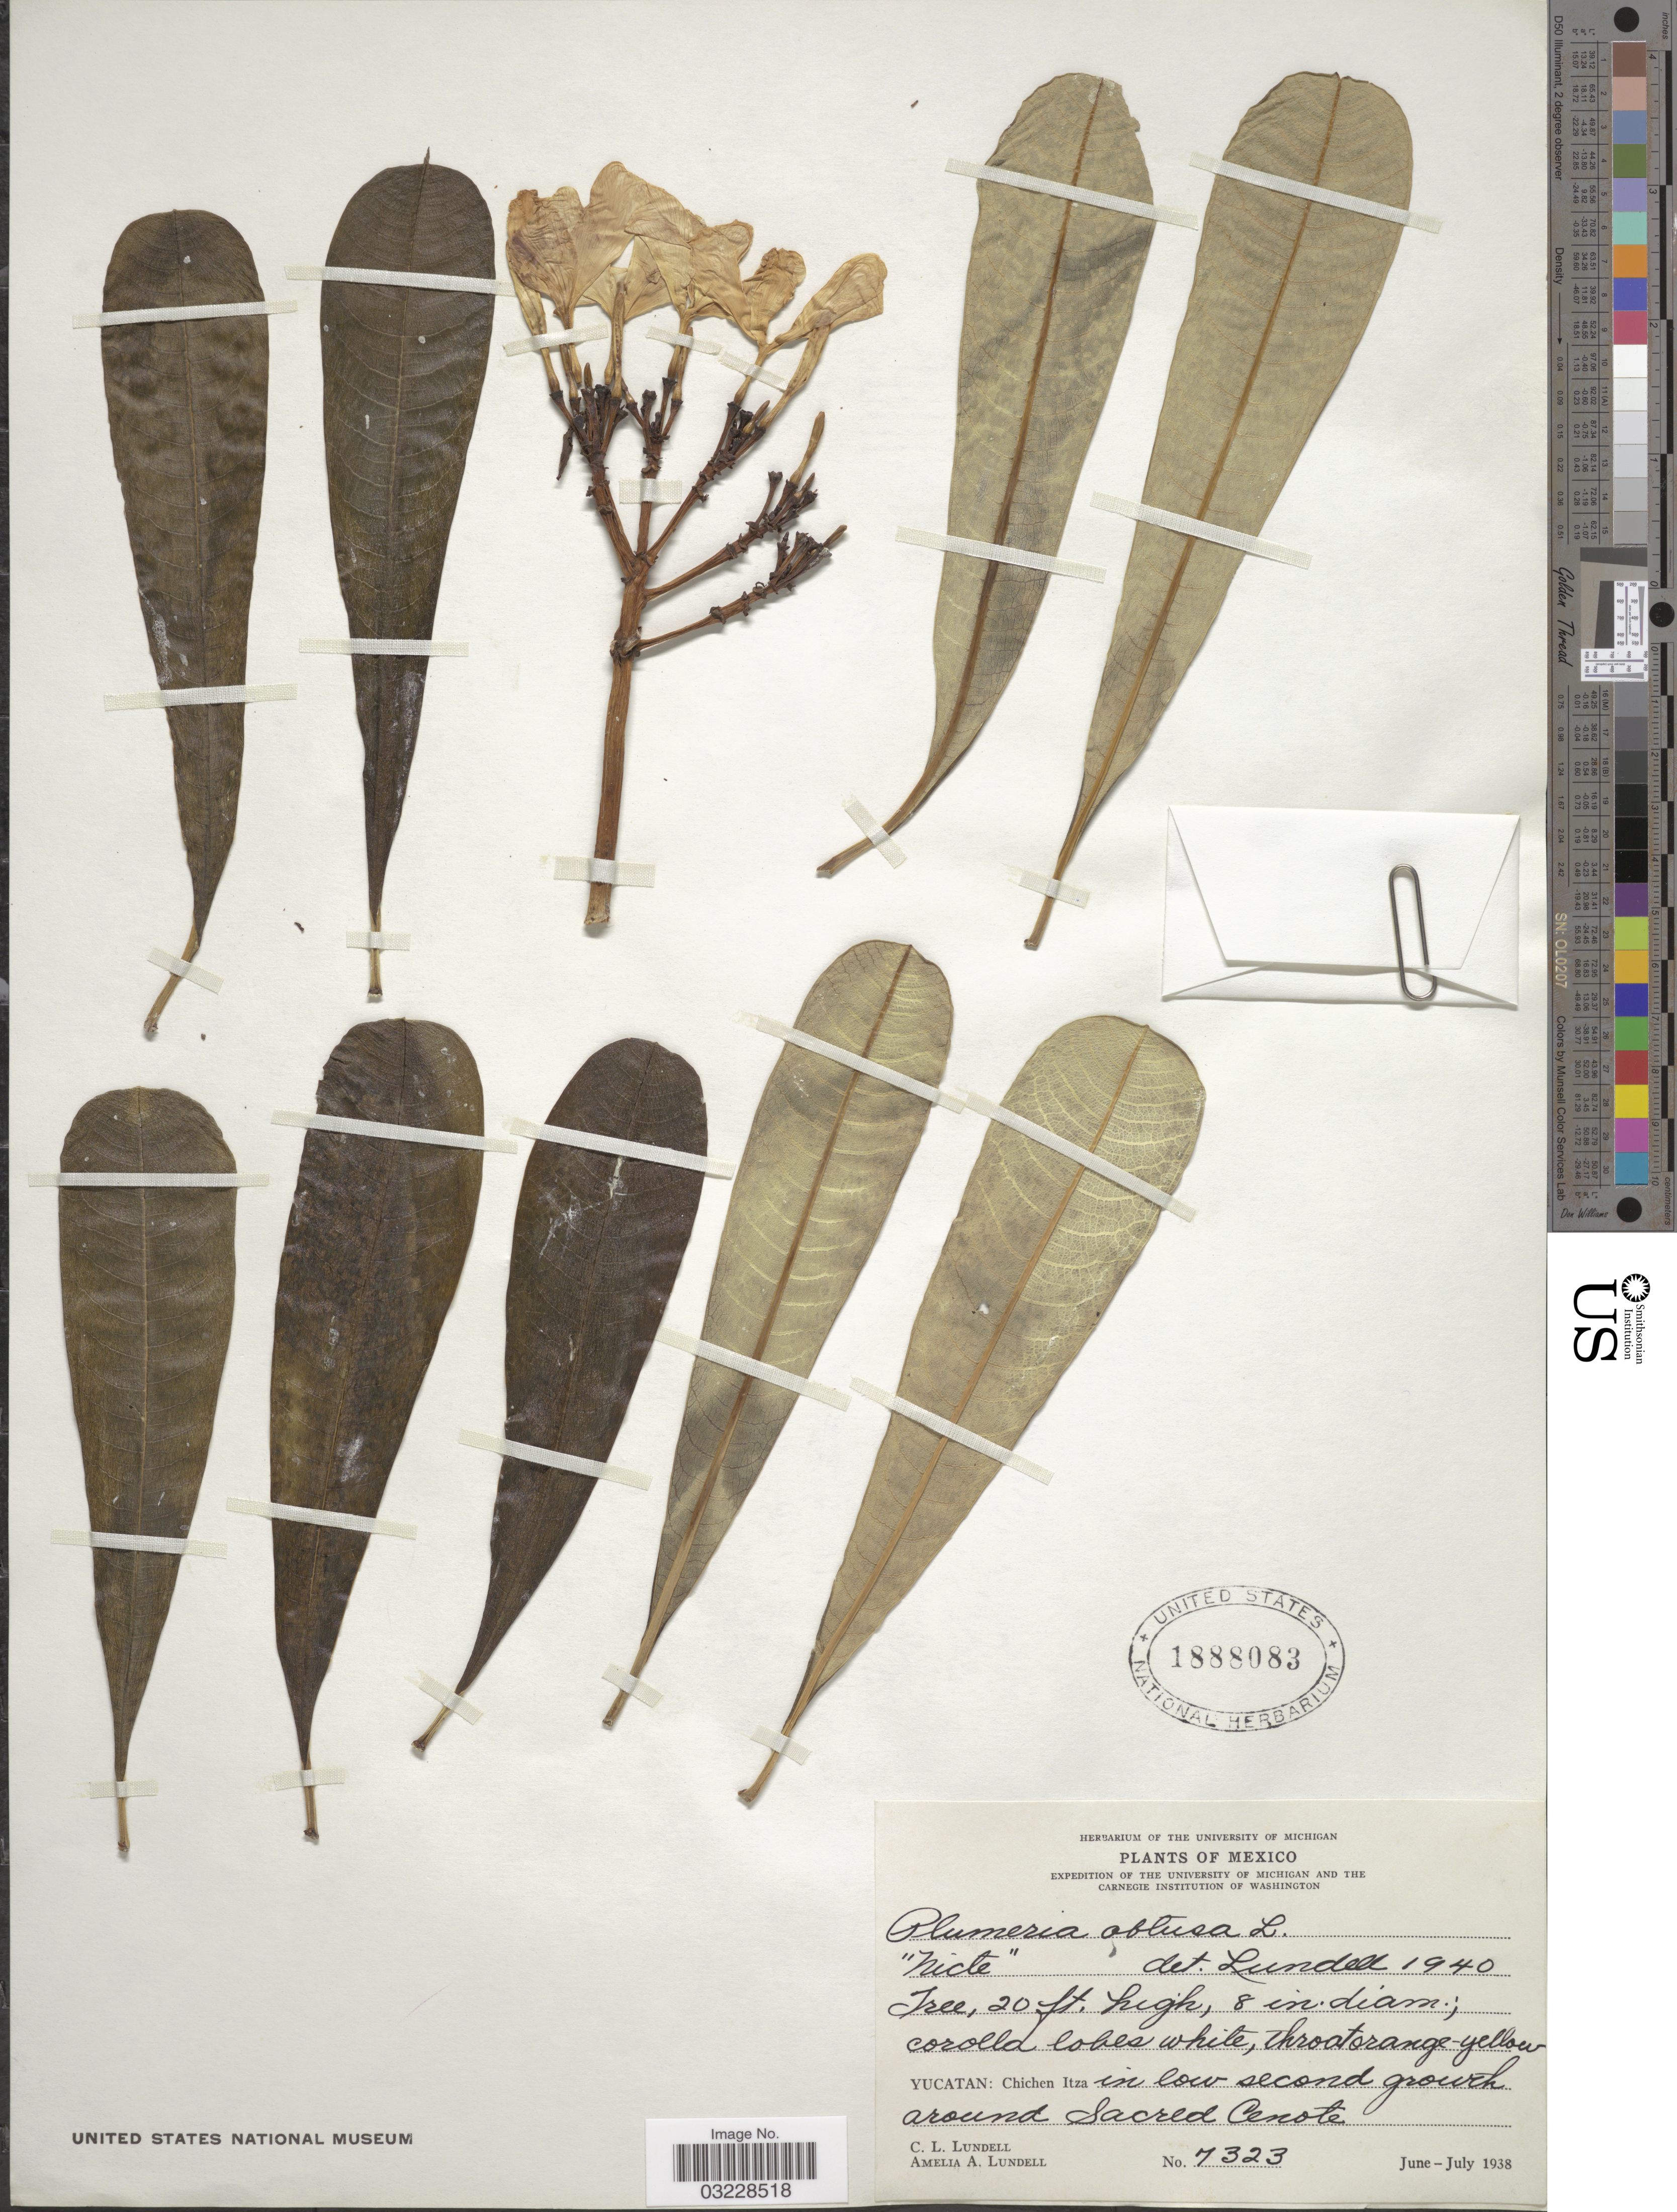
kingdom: Plantae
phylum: Tracheophyta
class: Magnoliopsida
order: Gentianales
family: Apocynaceae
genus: Plumeria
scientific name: Plumeria obtusa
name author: L.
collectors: C. L. Lundell & A. A. Lundell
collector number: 7323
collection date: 1938-06/1938-07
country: Mexico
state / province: Yucatán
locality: Yucatan: Chichen Itza in low second growth around Sacred Cenote.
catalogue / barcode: US 1888083